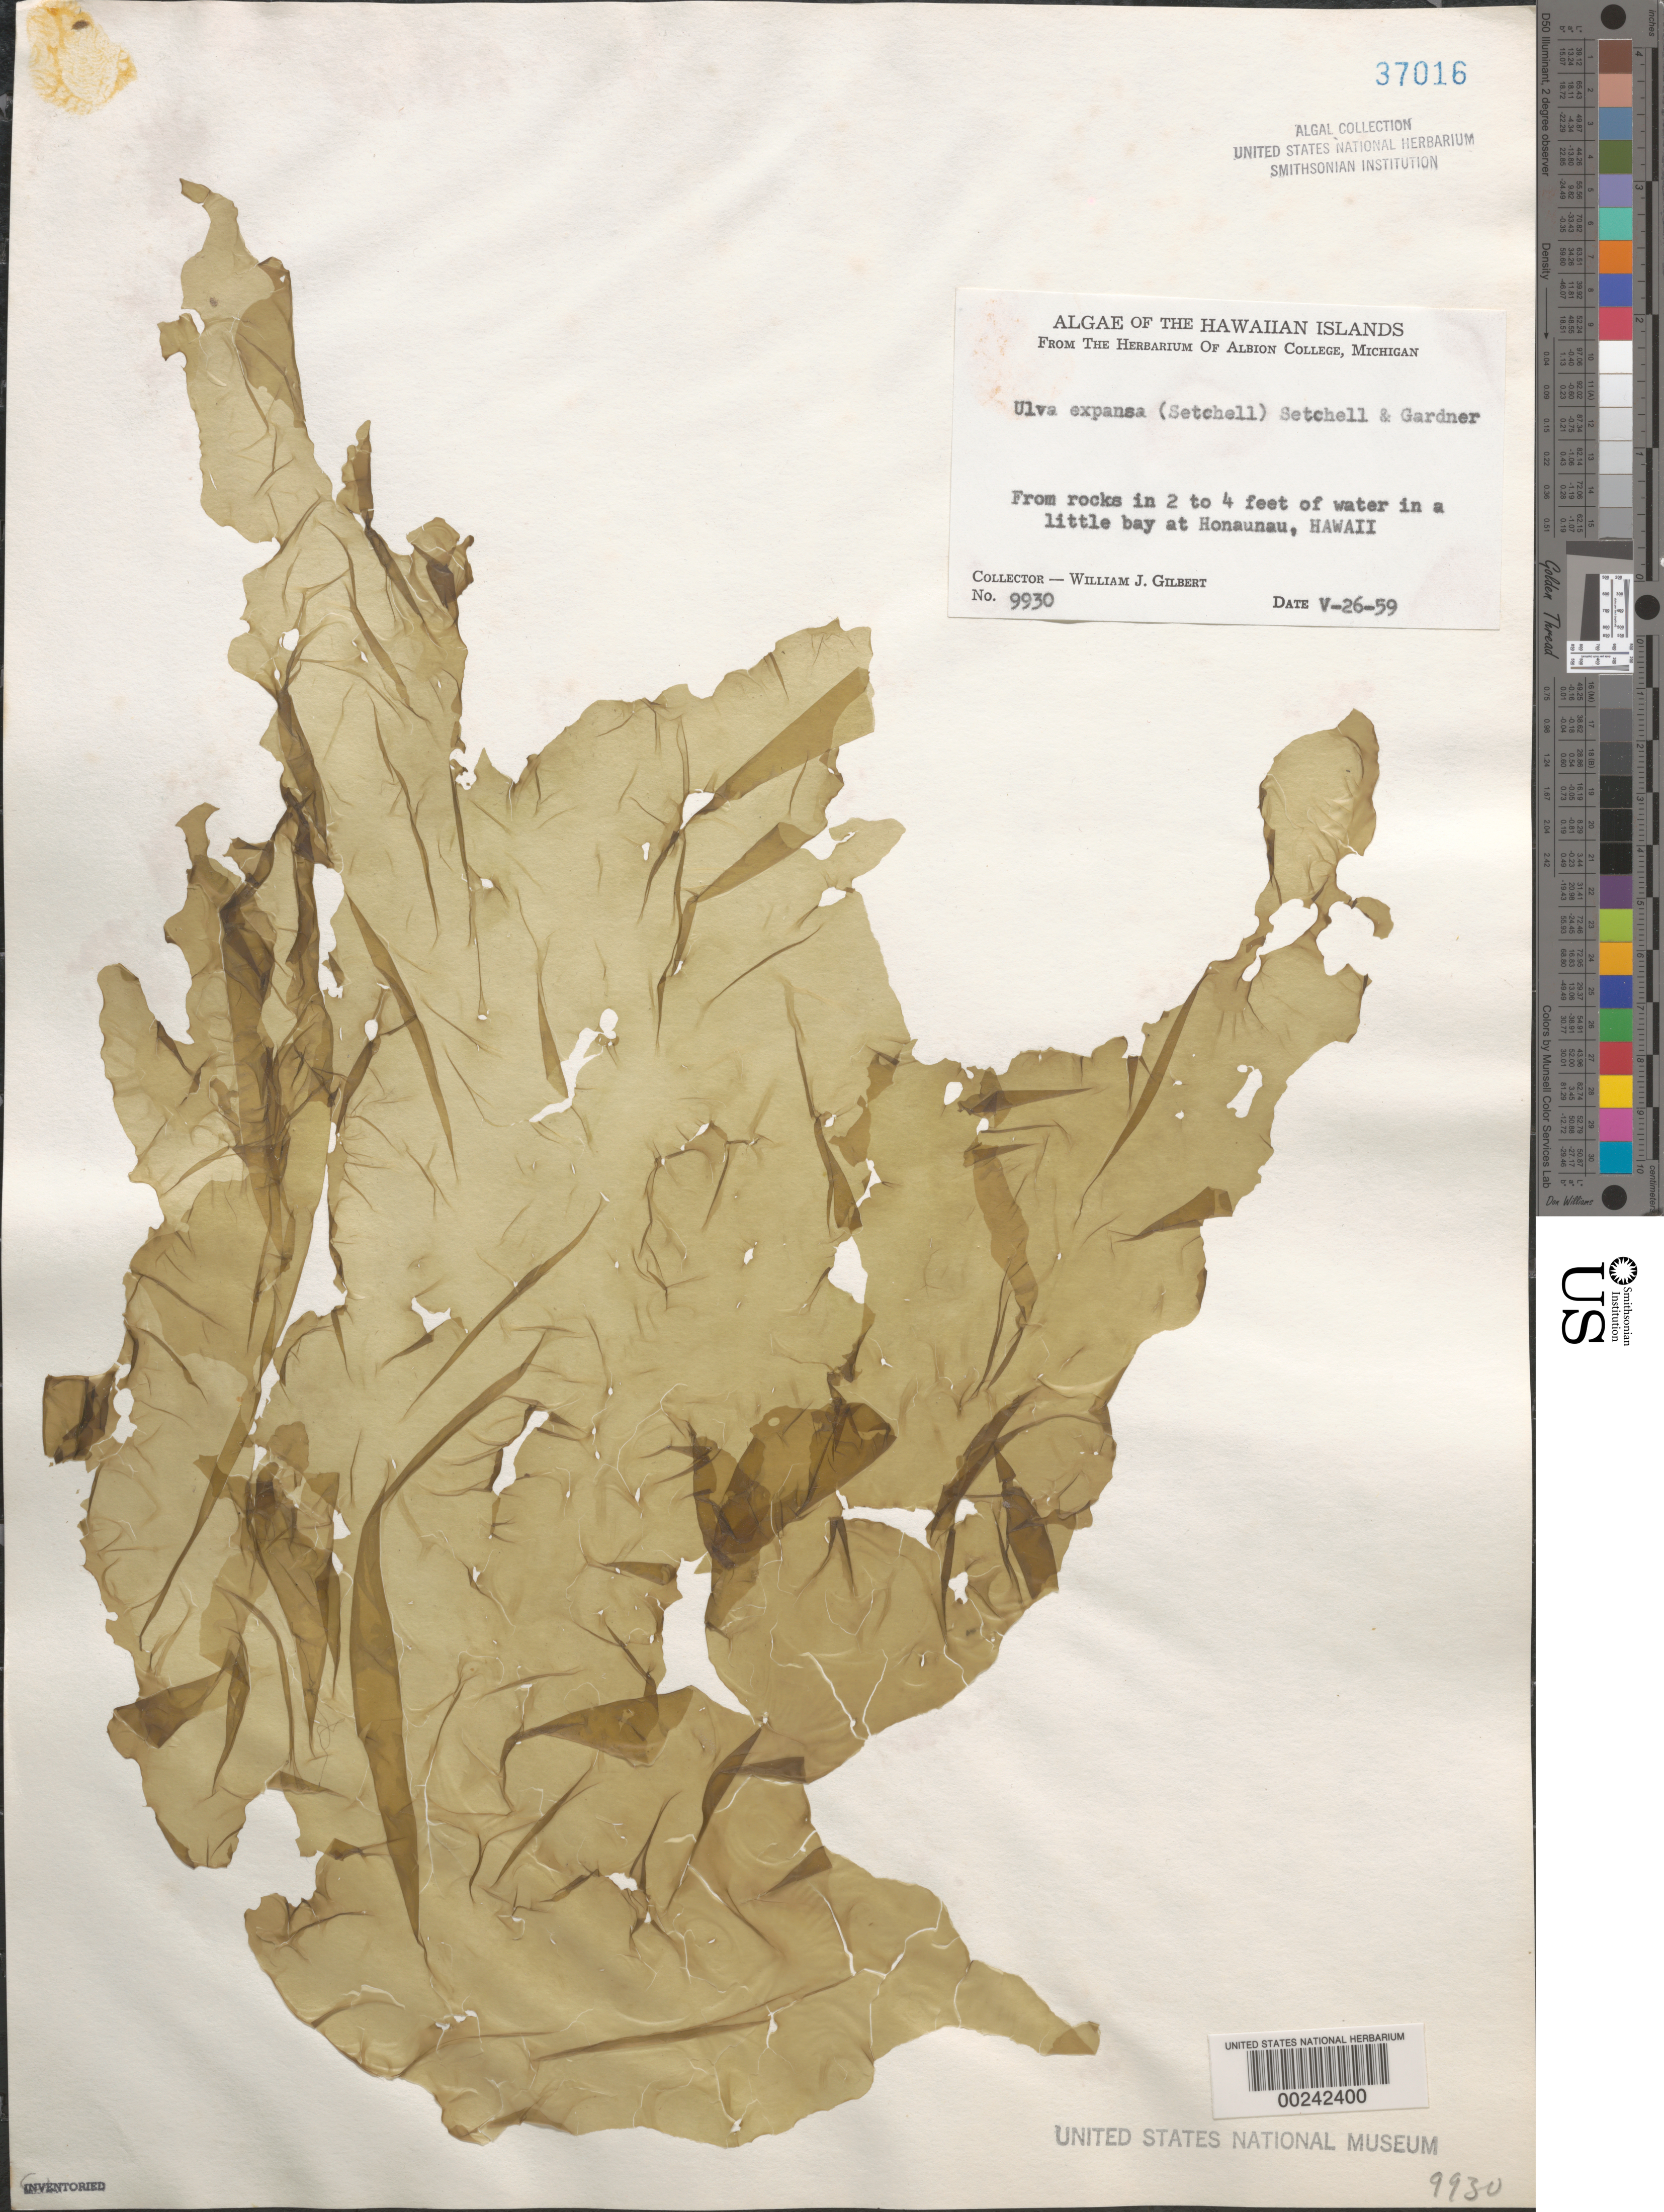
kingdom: Plantae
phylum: Chlorophyta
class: Ulvophyceae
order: Ulvales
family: Ulvaceae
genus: Ulva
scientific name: Ulva expansa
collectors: W. J. Gilbert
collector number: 9930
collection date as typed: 26 May 1959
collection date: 1959-05-26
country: United States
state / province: Hawaii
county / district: Hawaii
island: Hawaii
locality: Honaunau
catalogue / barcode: US 37016